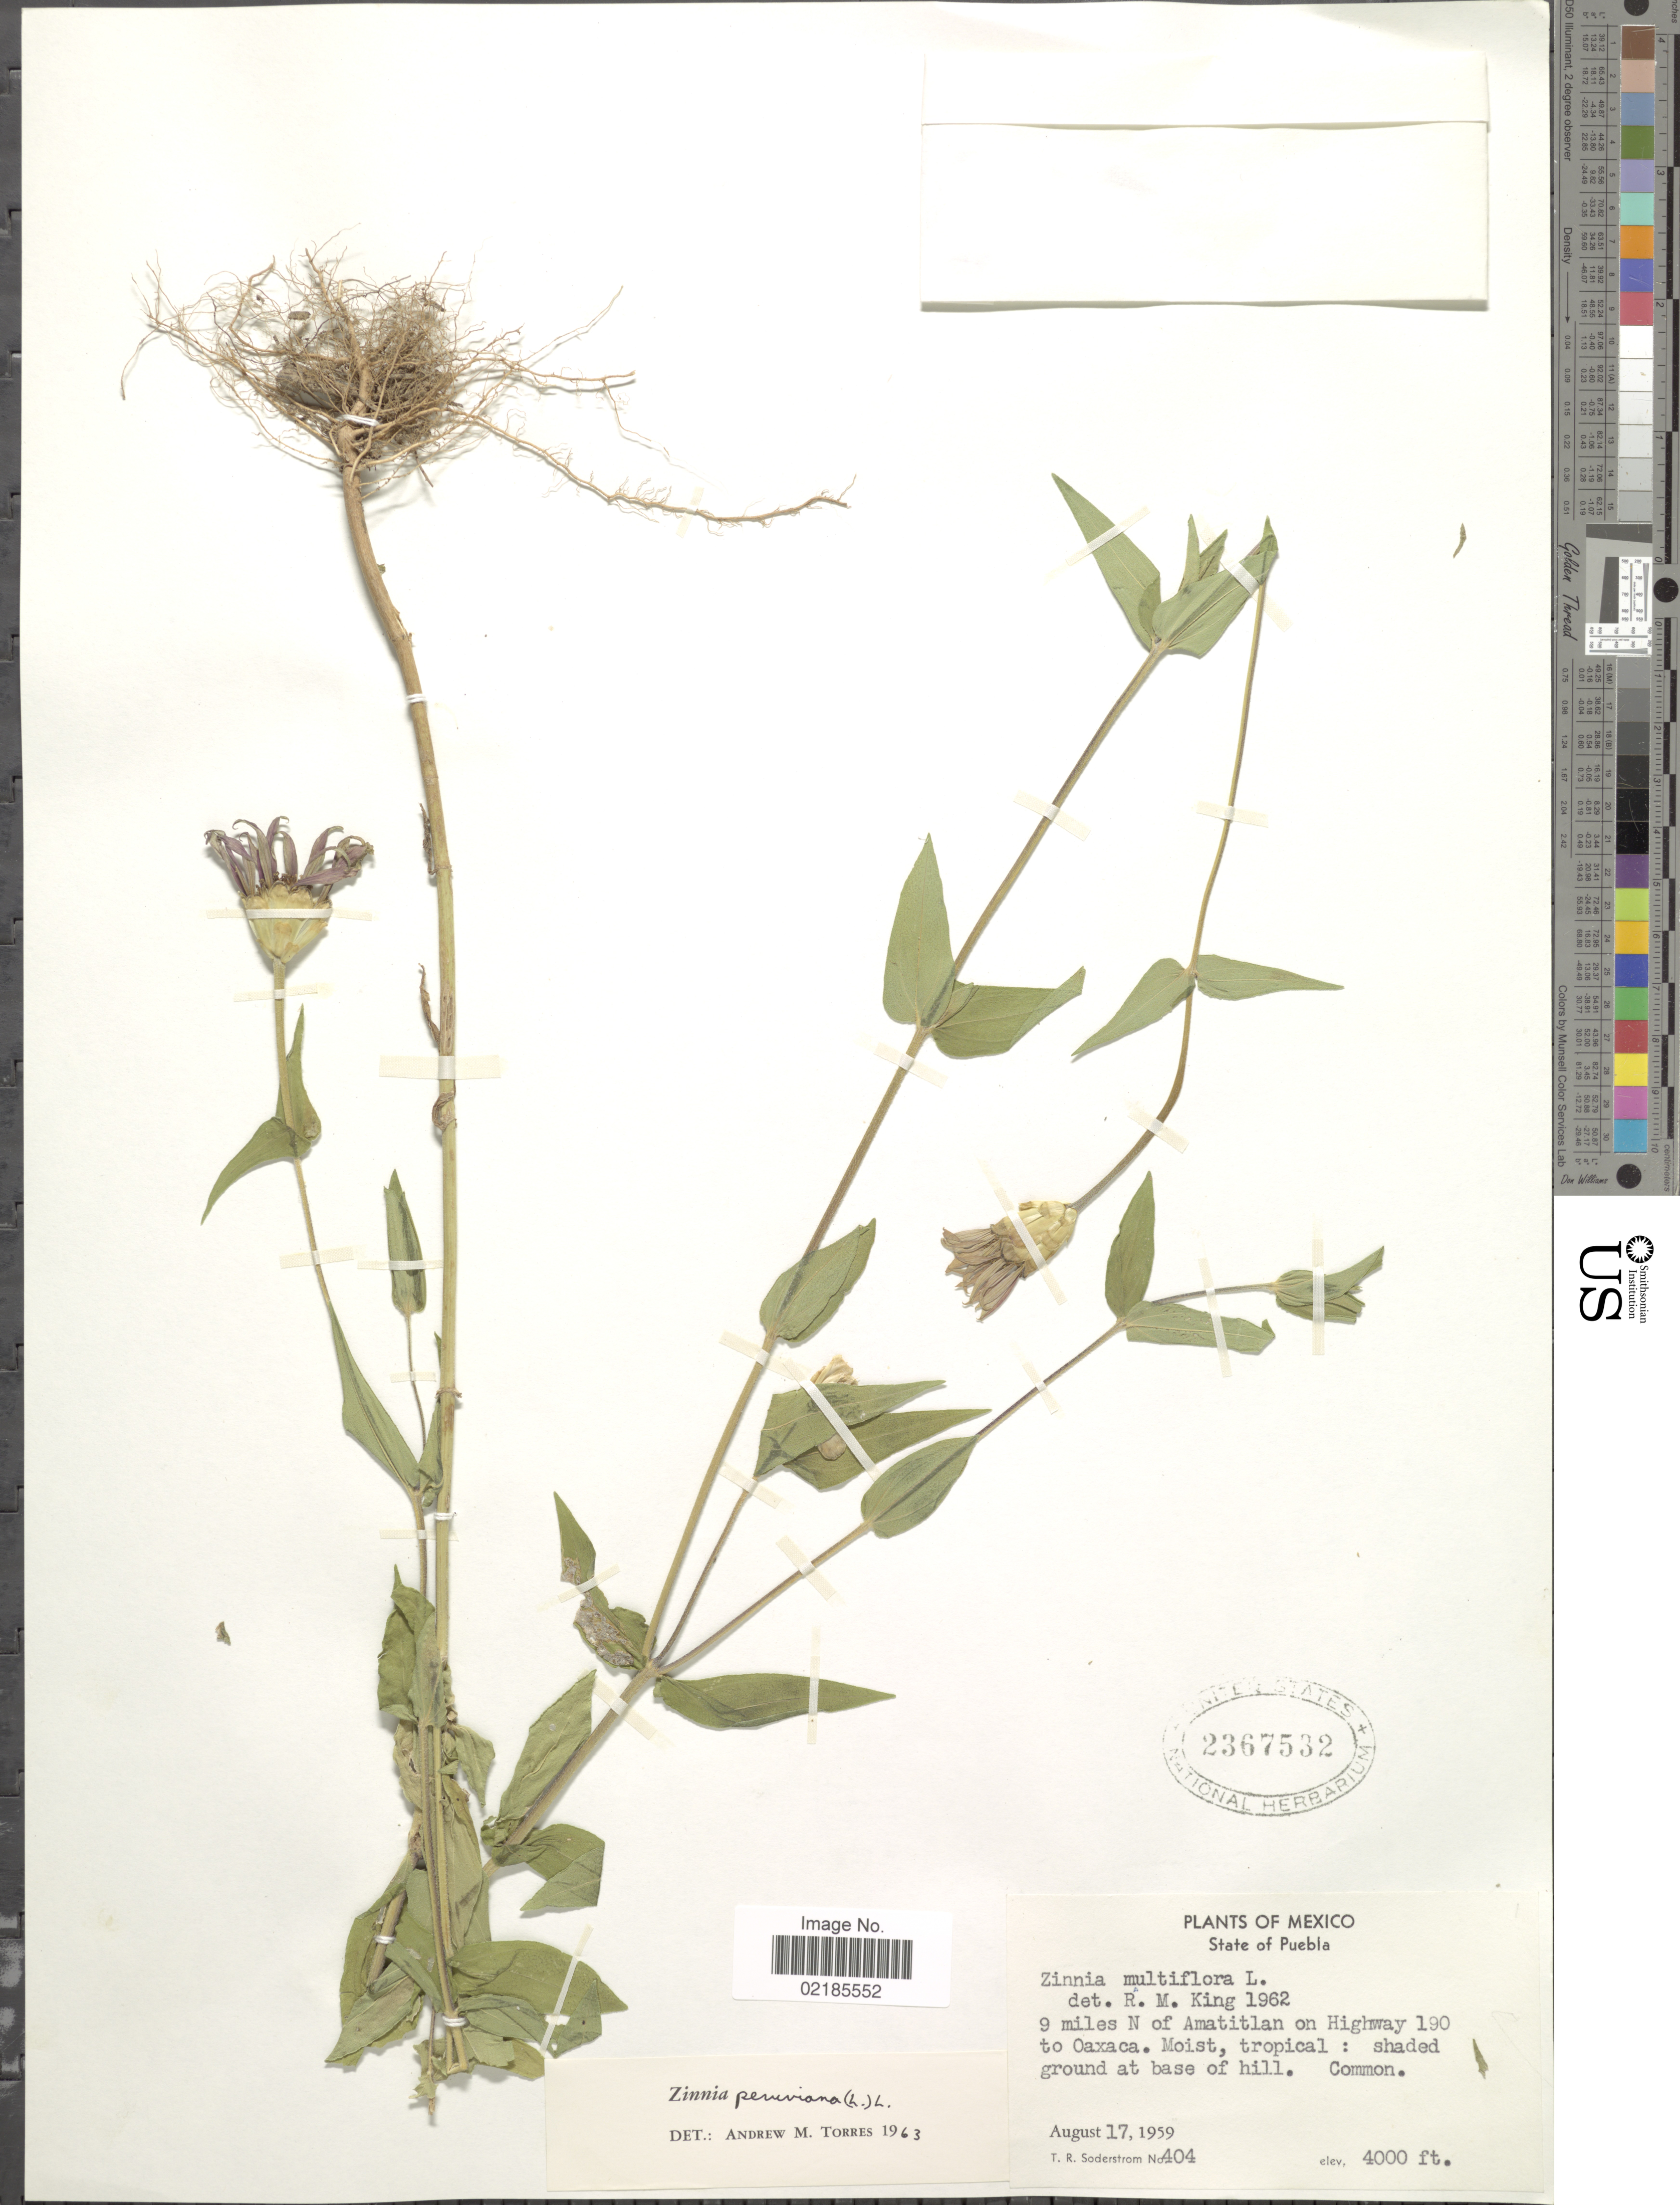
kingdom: Plantae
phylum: Tracheophyta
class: Magnoliopsida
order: Asterales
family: Asteraceae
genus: Zinnia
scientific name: Zinnia peruviana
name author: (L.) L.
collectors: T. R. Soderstrom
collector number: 404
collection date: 1959-08-17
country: Mexico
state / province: Puebla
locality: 9 miles N of Amatitlan on Highway 190 to Oaxaca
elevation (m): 1219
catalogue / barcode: US 2367532